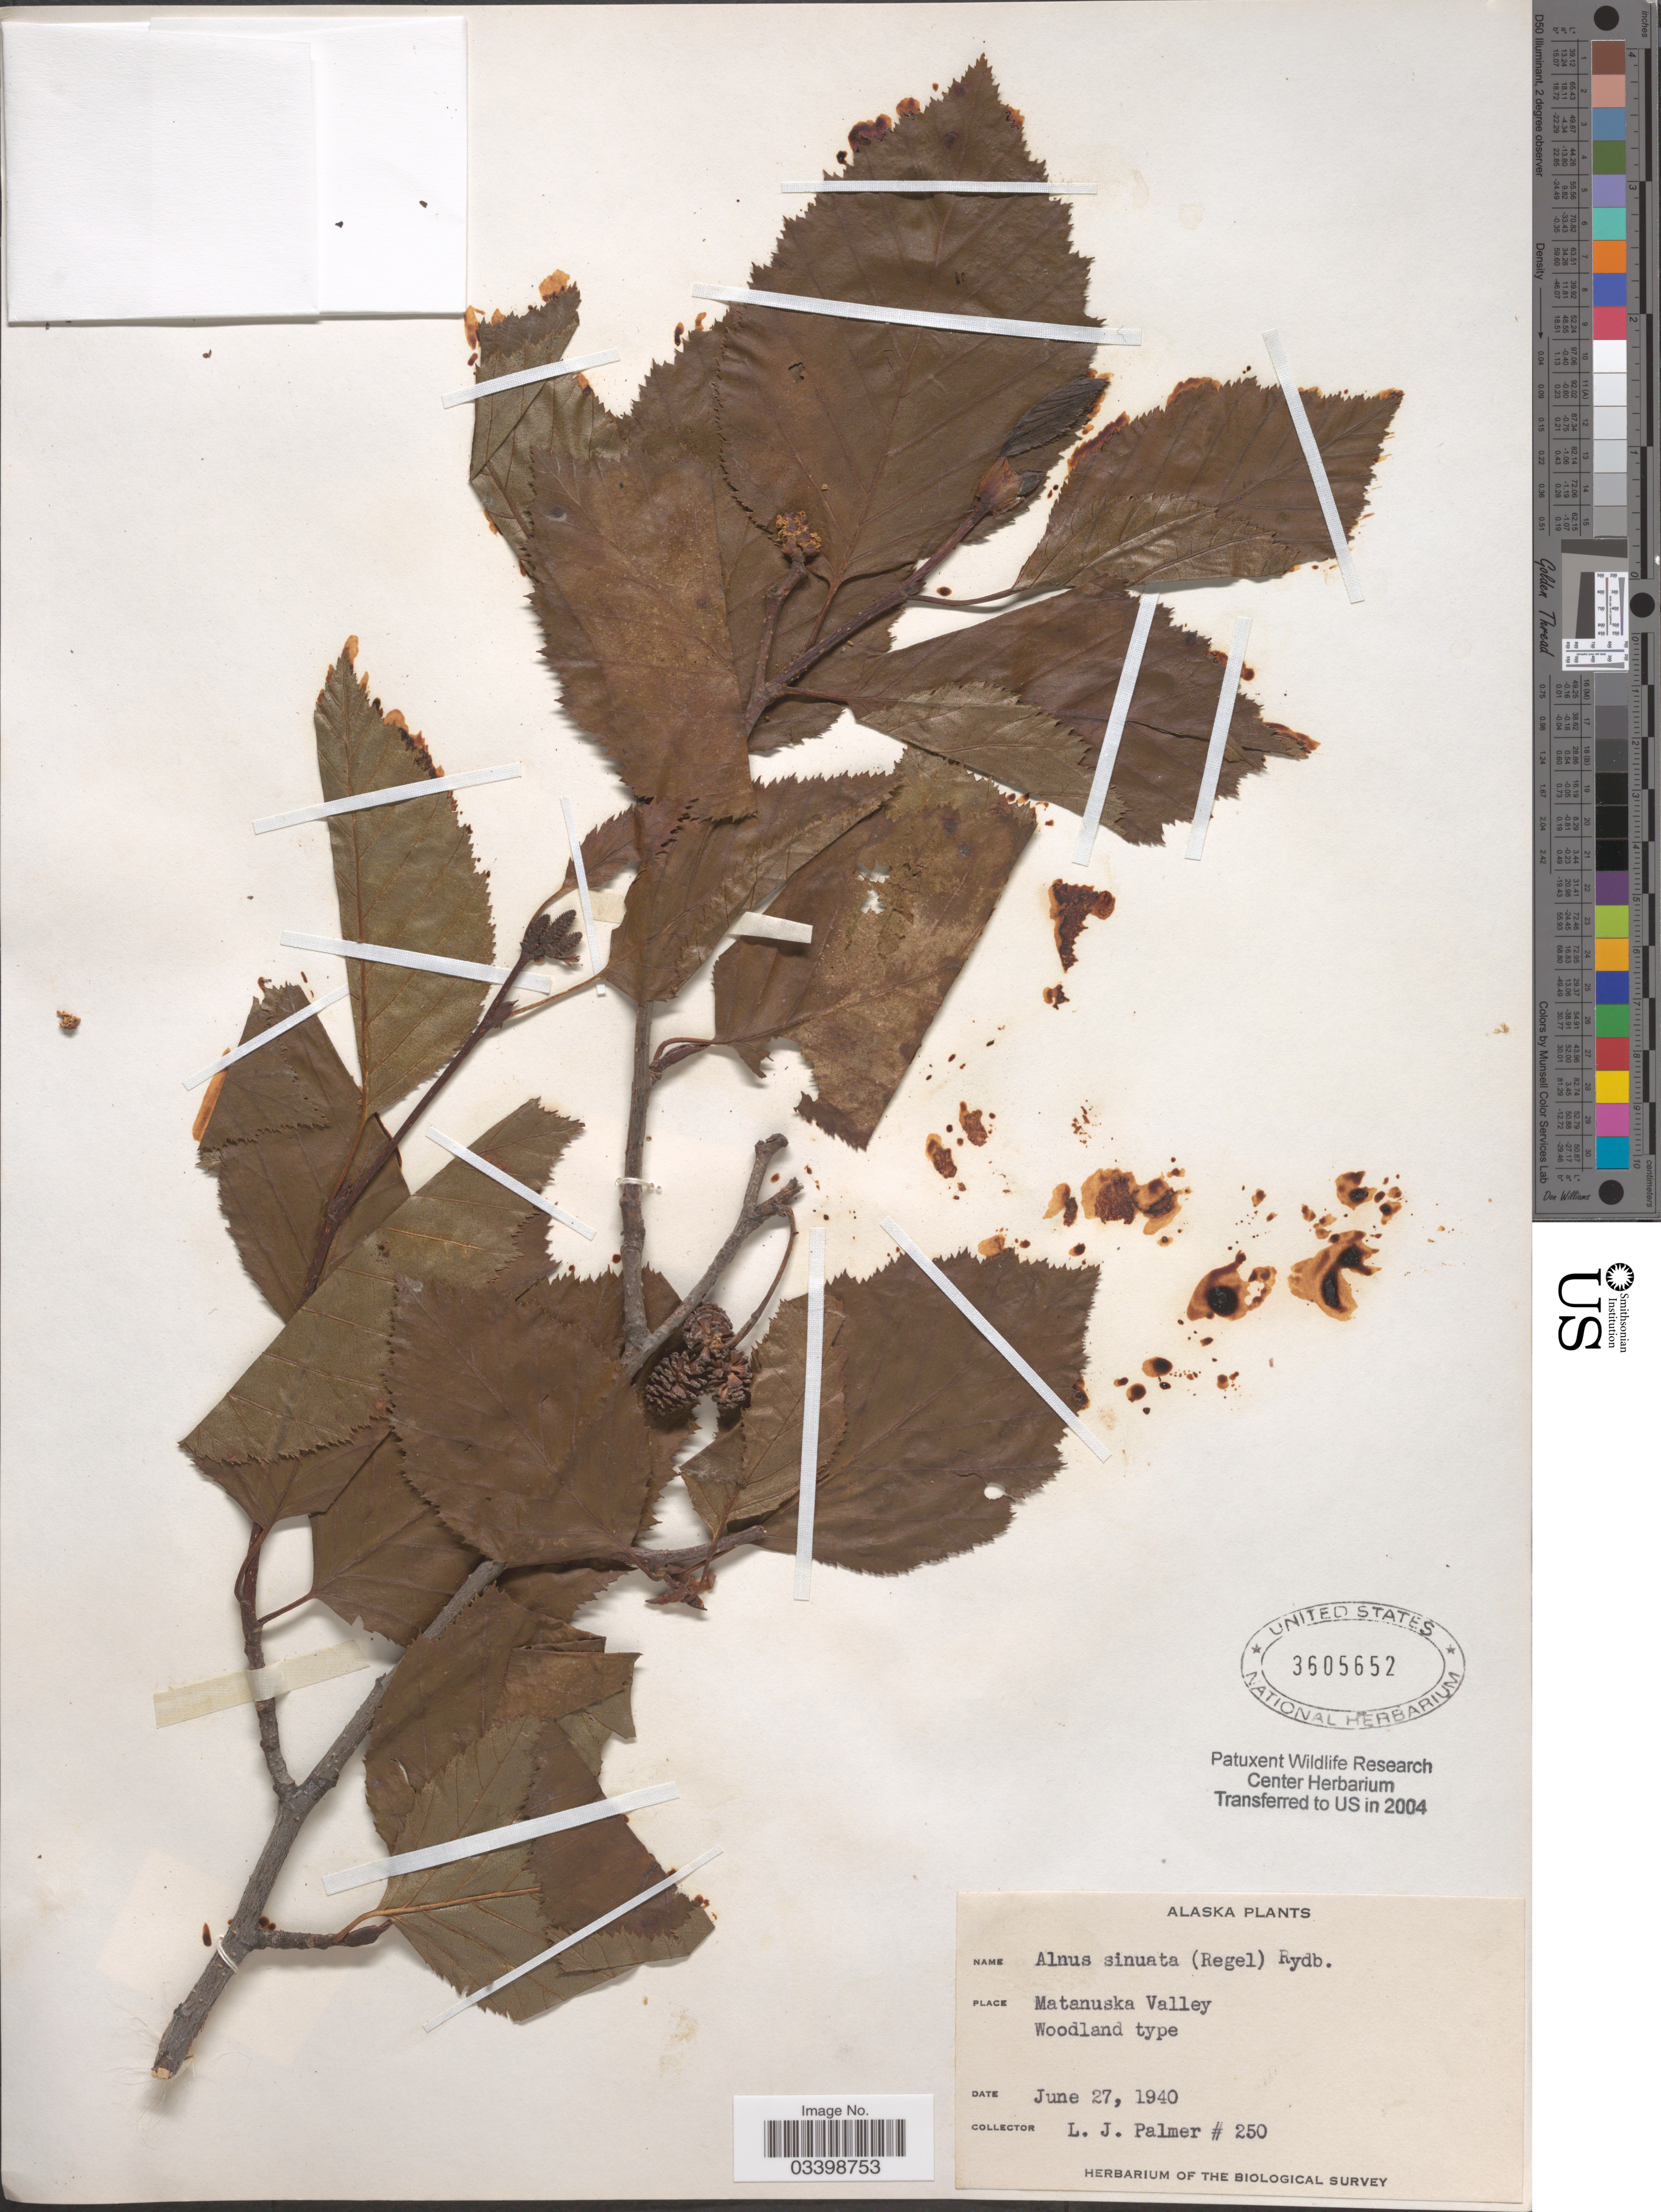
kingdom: Plantae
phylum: Tracheophyta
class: Magnoliopsida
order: Fagales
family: Betulaceae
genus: Alnus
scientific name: Alnus viridis subsp. sinuata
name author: Regel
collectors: L. J. Palmer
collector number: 250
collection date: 1940-06-27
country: United States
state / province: Alaska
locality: Matanuska Valley.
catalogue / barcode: US 3605652